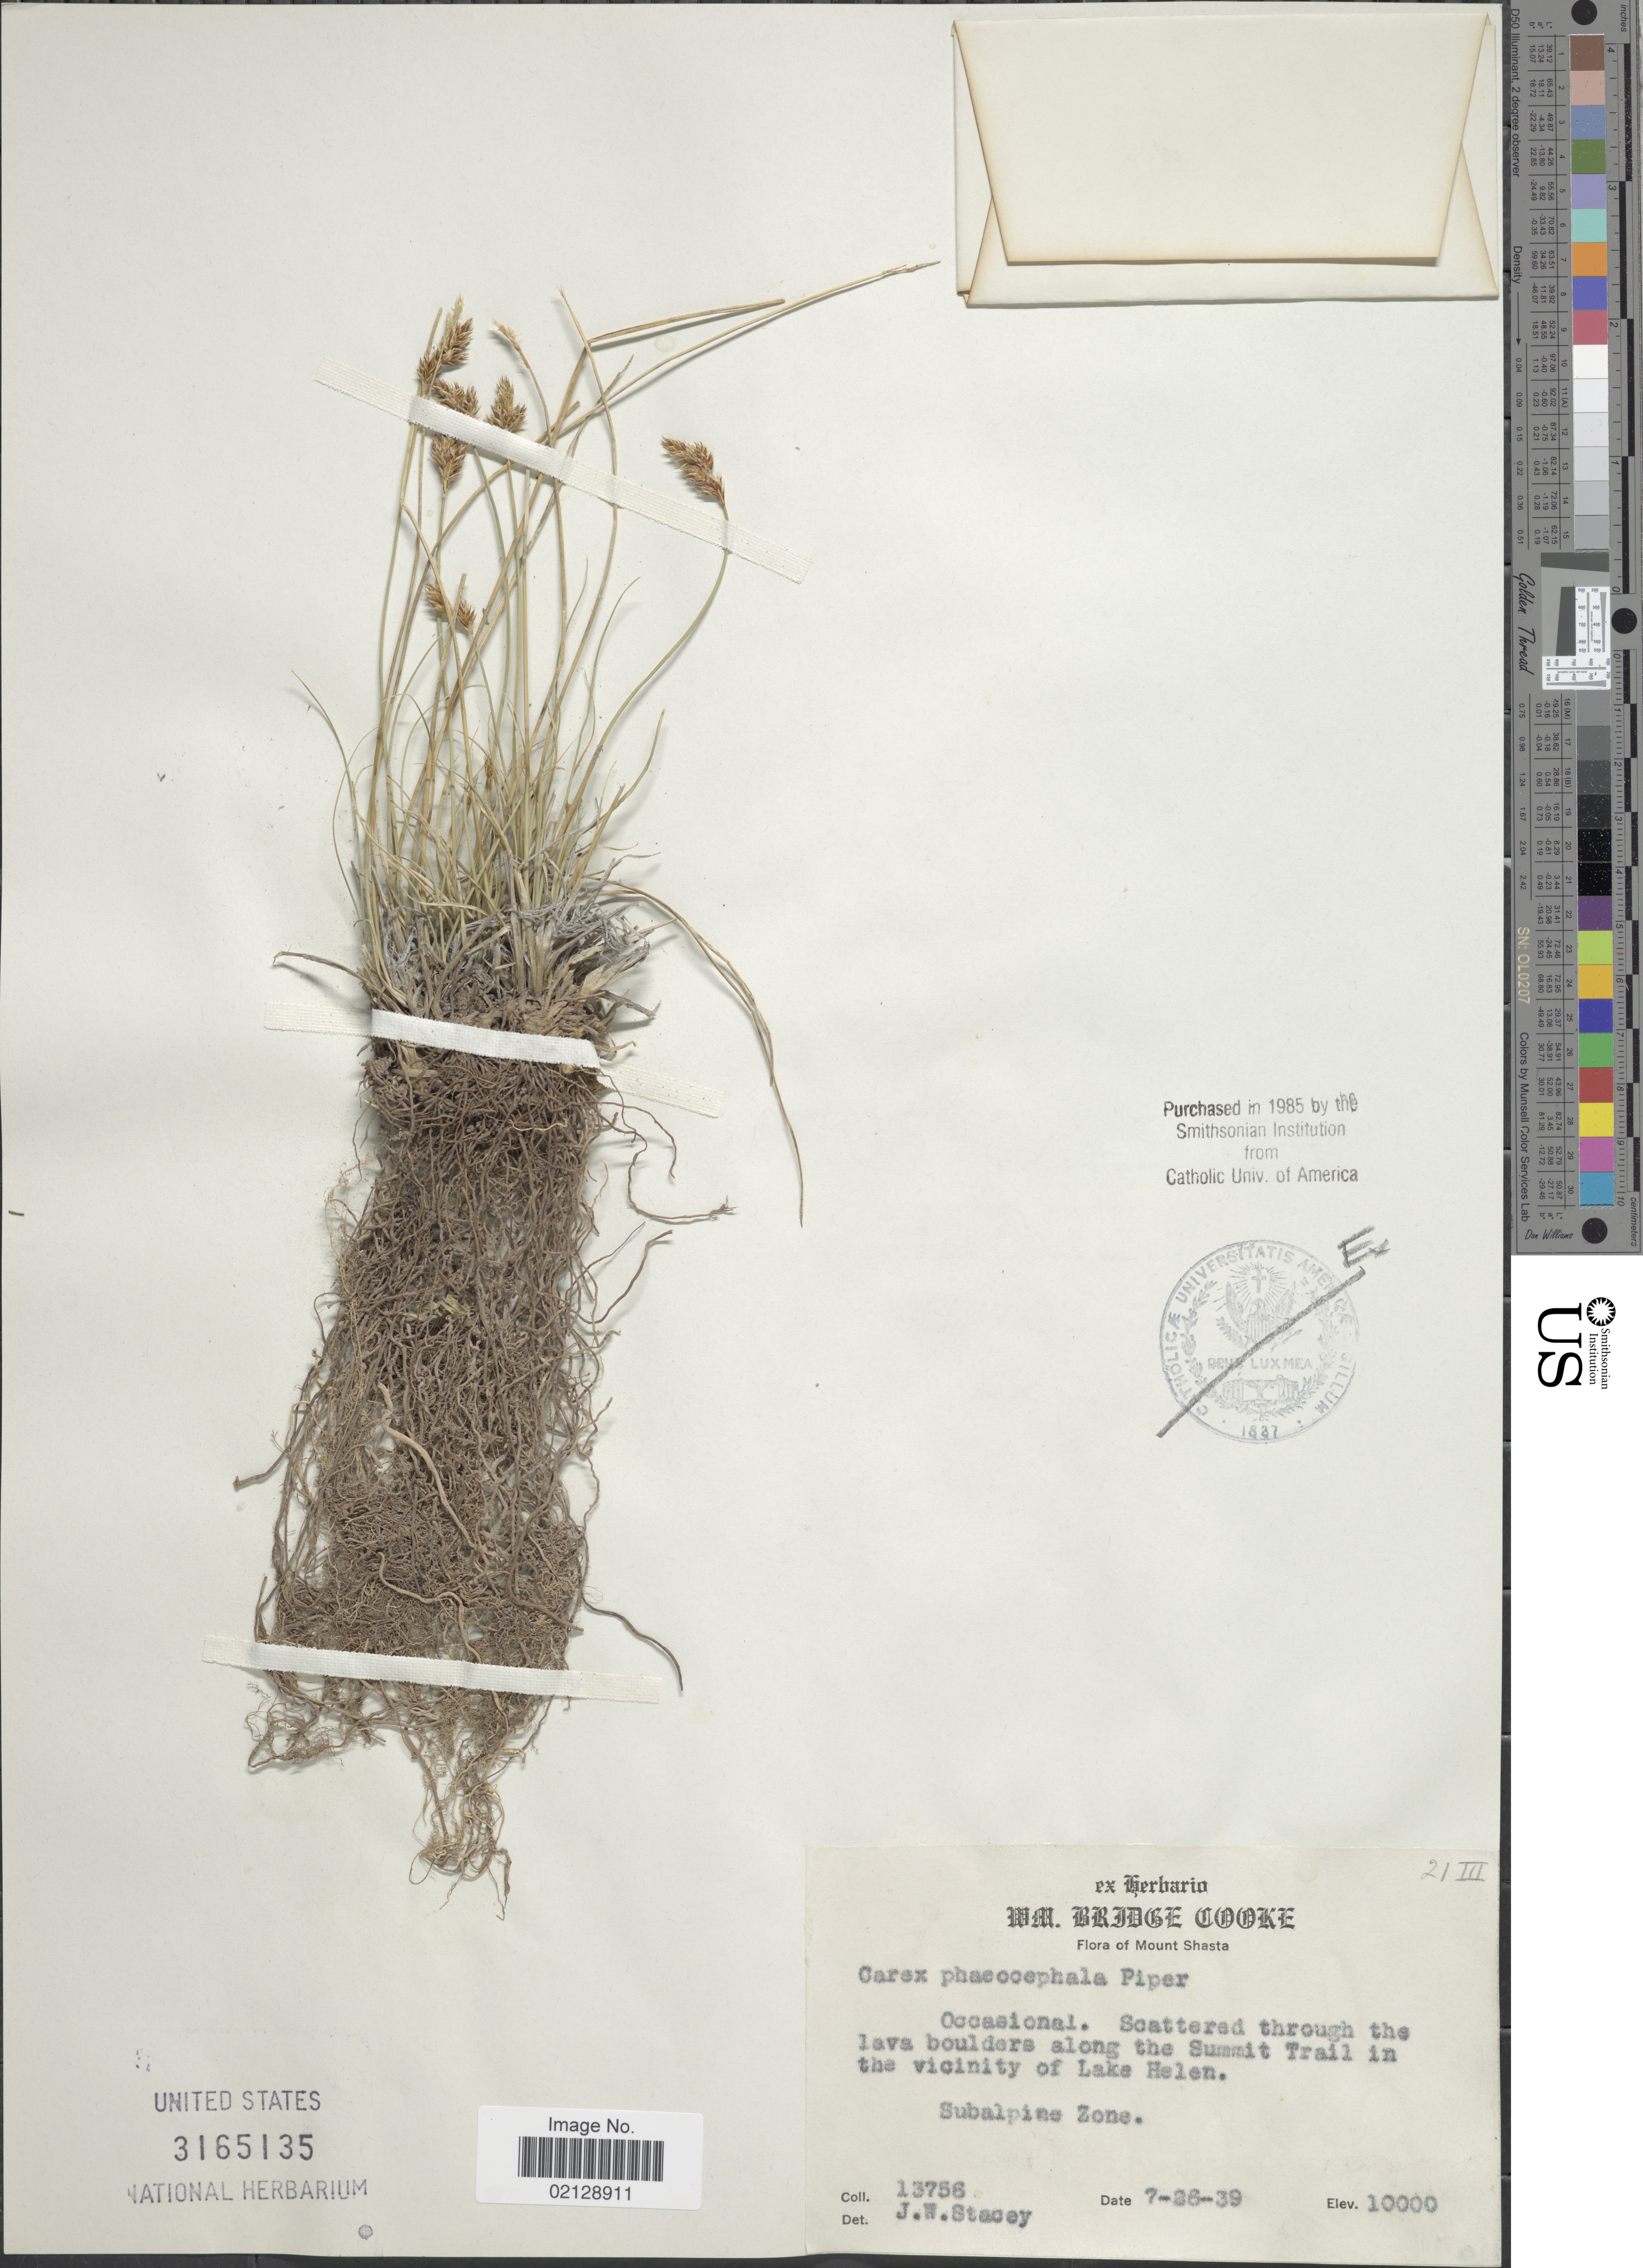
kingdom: Plantae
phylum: Tracheophyta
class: Liliopsida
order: Poales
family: Cyperaceae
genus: Carex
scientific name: Carex phaeocephala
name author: Piper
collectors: J. W. Stacey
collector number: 13756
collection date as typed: Transcribed d/m/y: 26/7/39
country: United States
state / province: California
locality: Mount Shasta, Occasional, Scattered through the lava boulders along the Summit Trail in the vicinity of Lake Helen, Subalpine Zone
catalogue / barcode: US 3165135